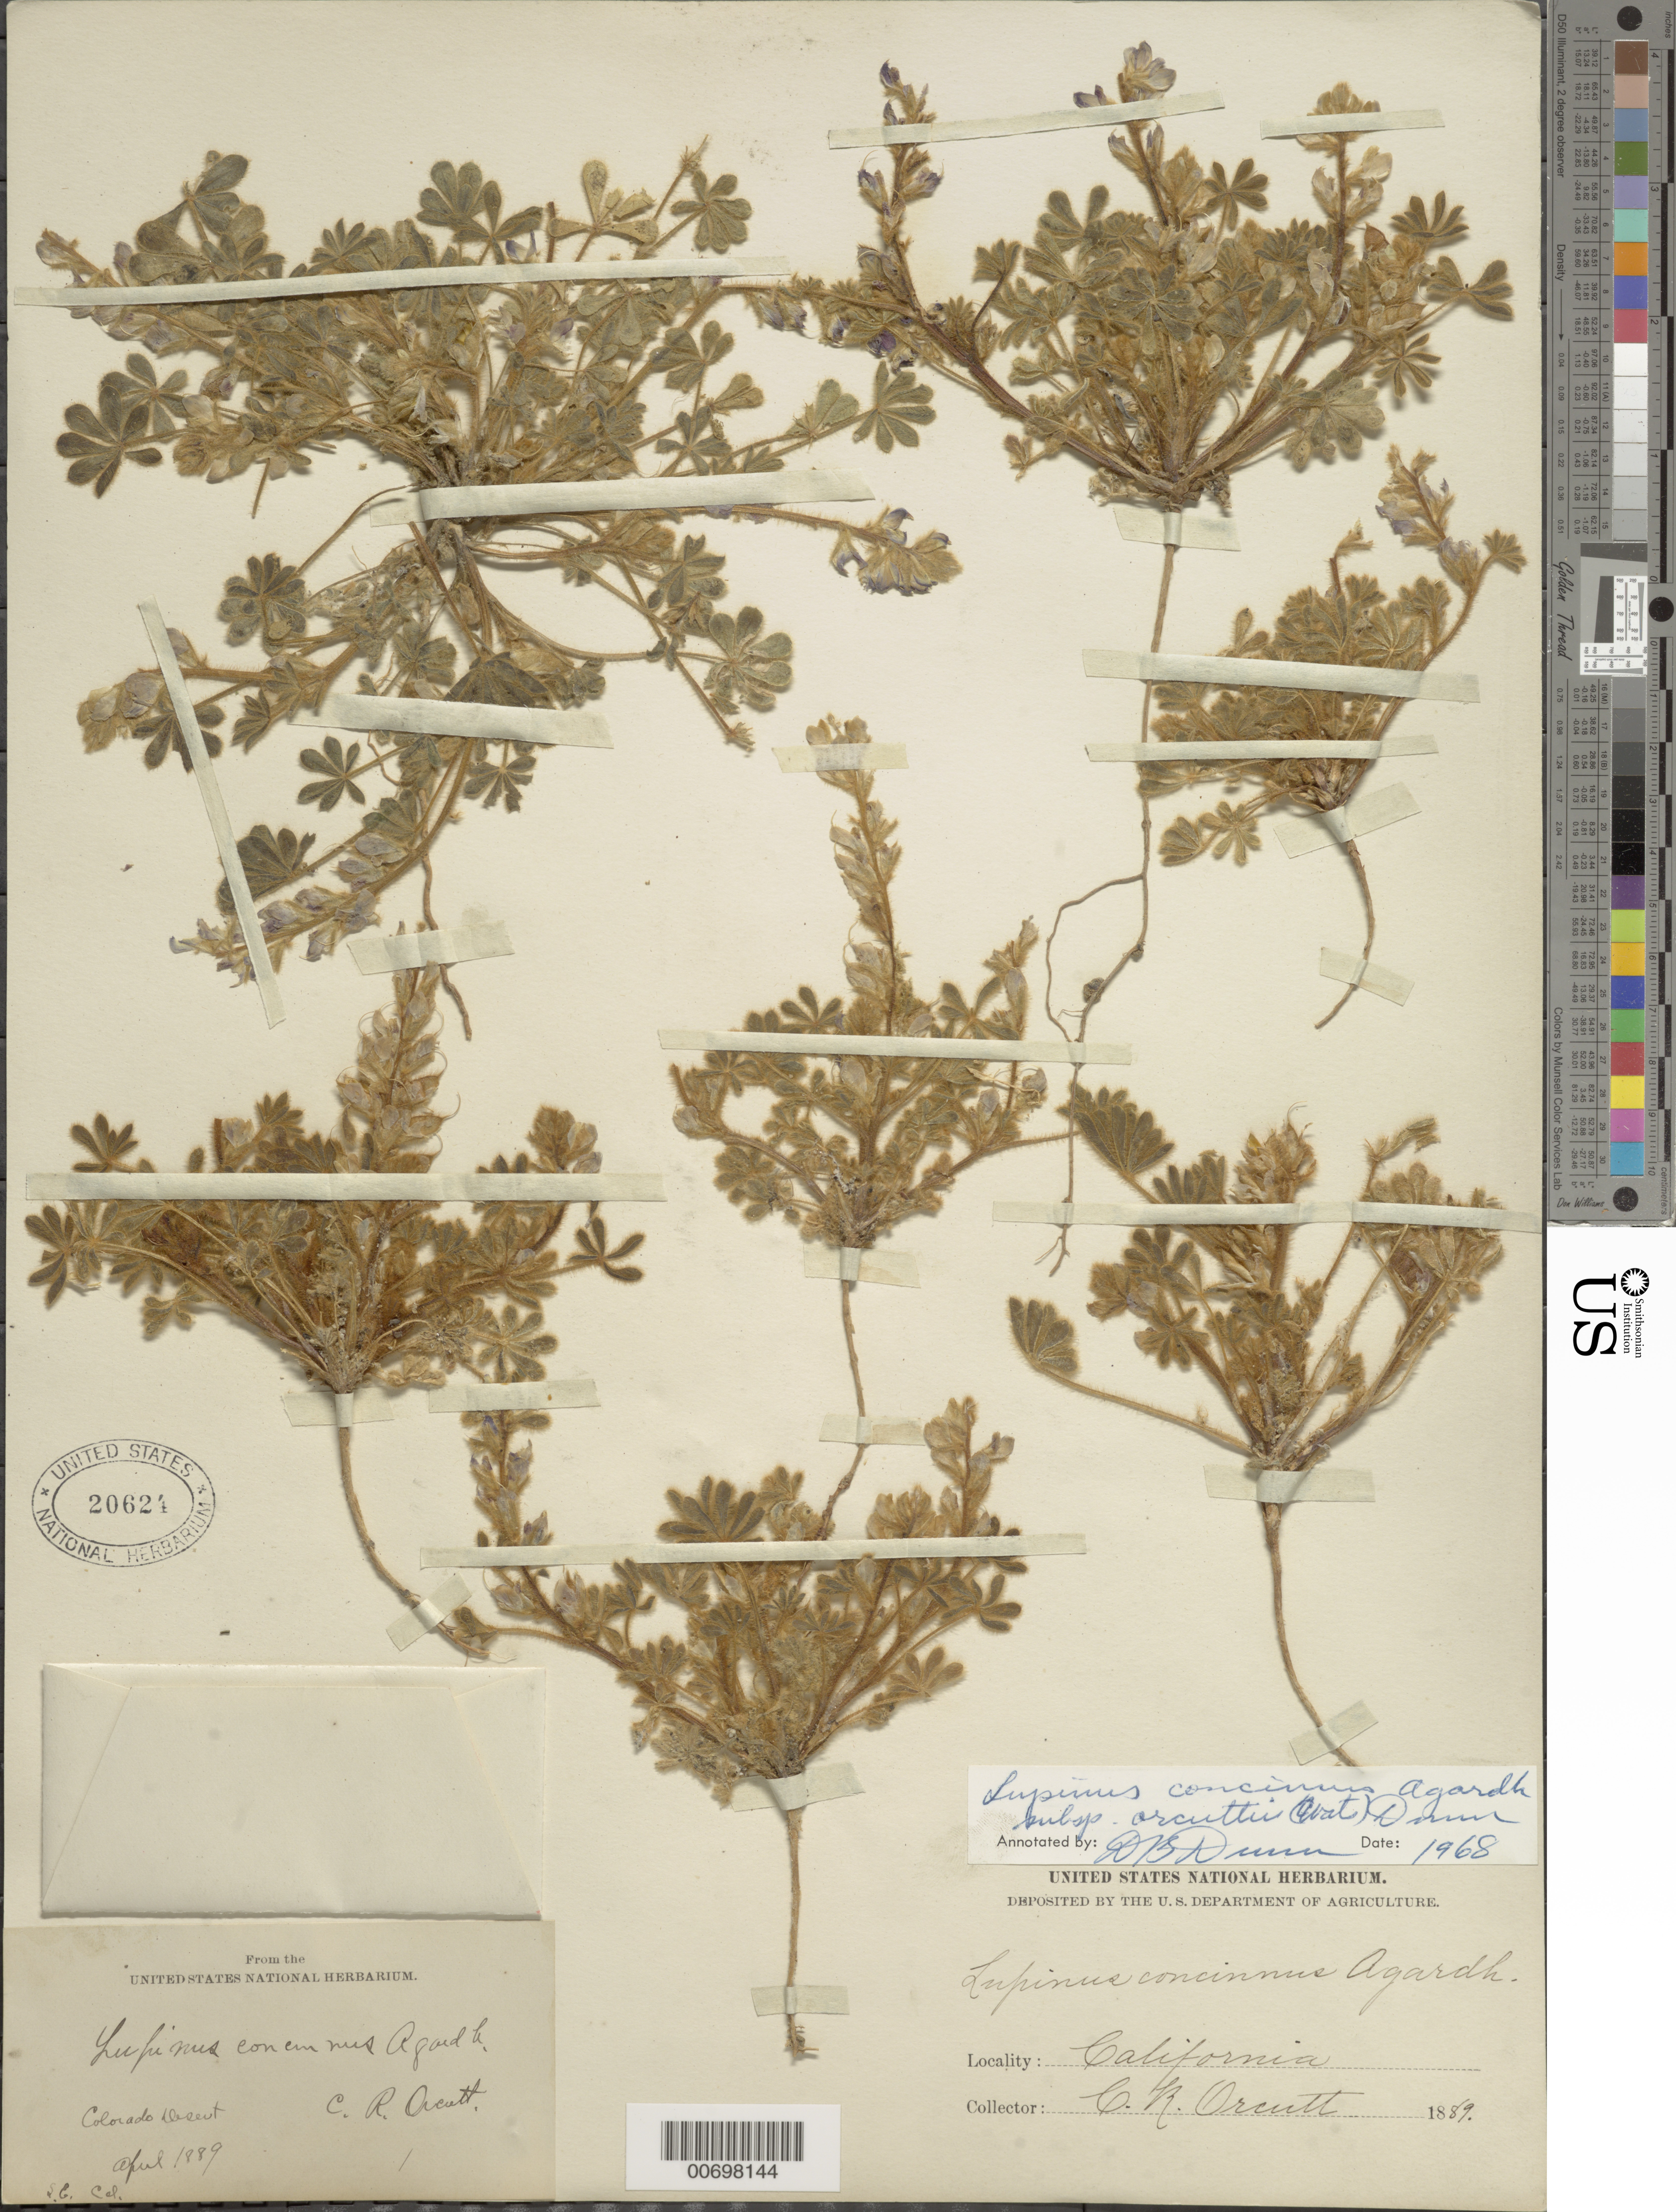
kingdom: Plantae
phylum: Tracheophyta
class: Magnoliopsida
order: Fabales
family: Fabaceae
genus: Lupinus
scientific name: Lupinus concinnus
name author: J. Agardh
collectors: C. R. Orcutt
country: United States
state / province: California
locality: Colorado Desert.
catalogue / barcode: US 20624